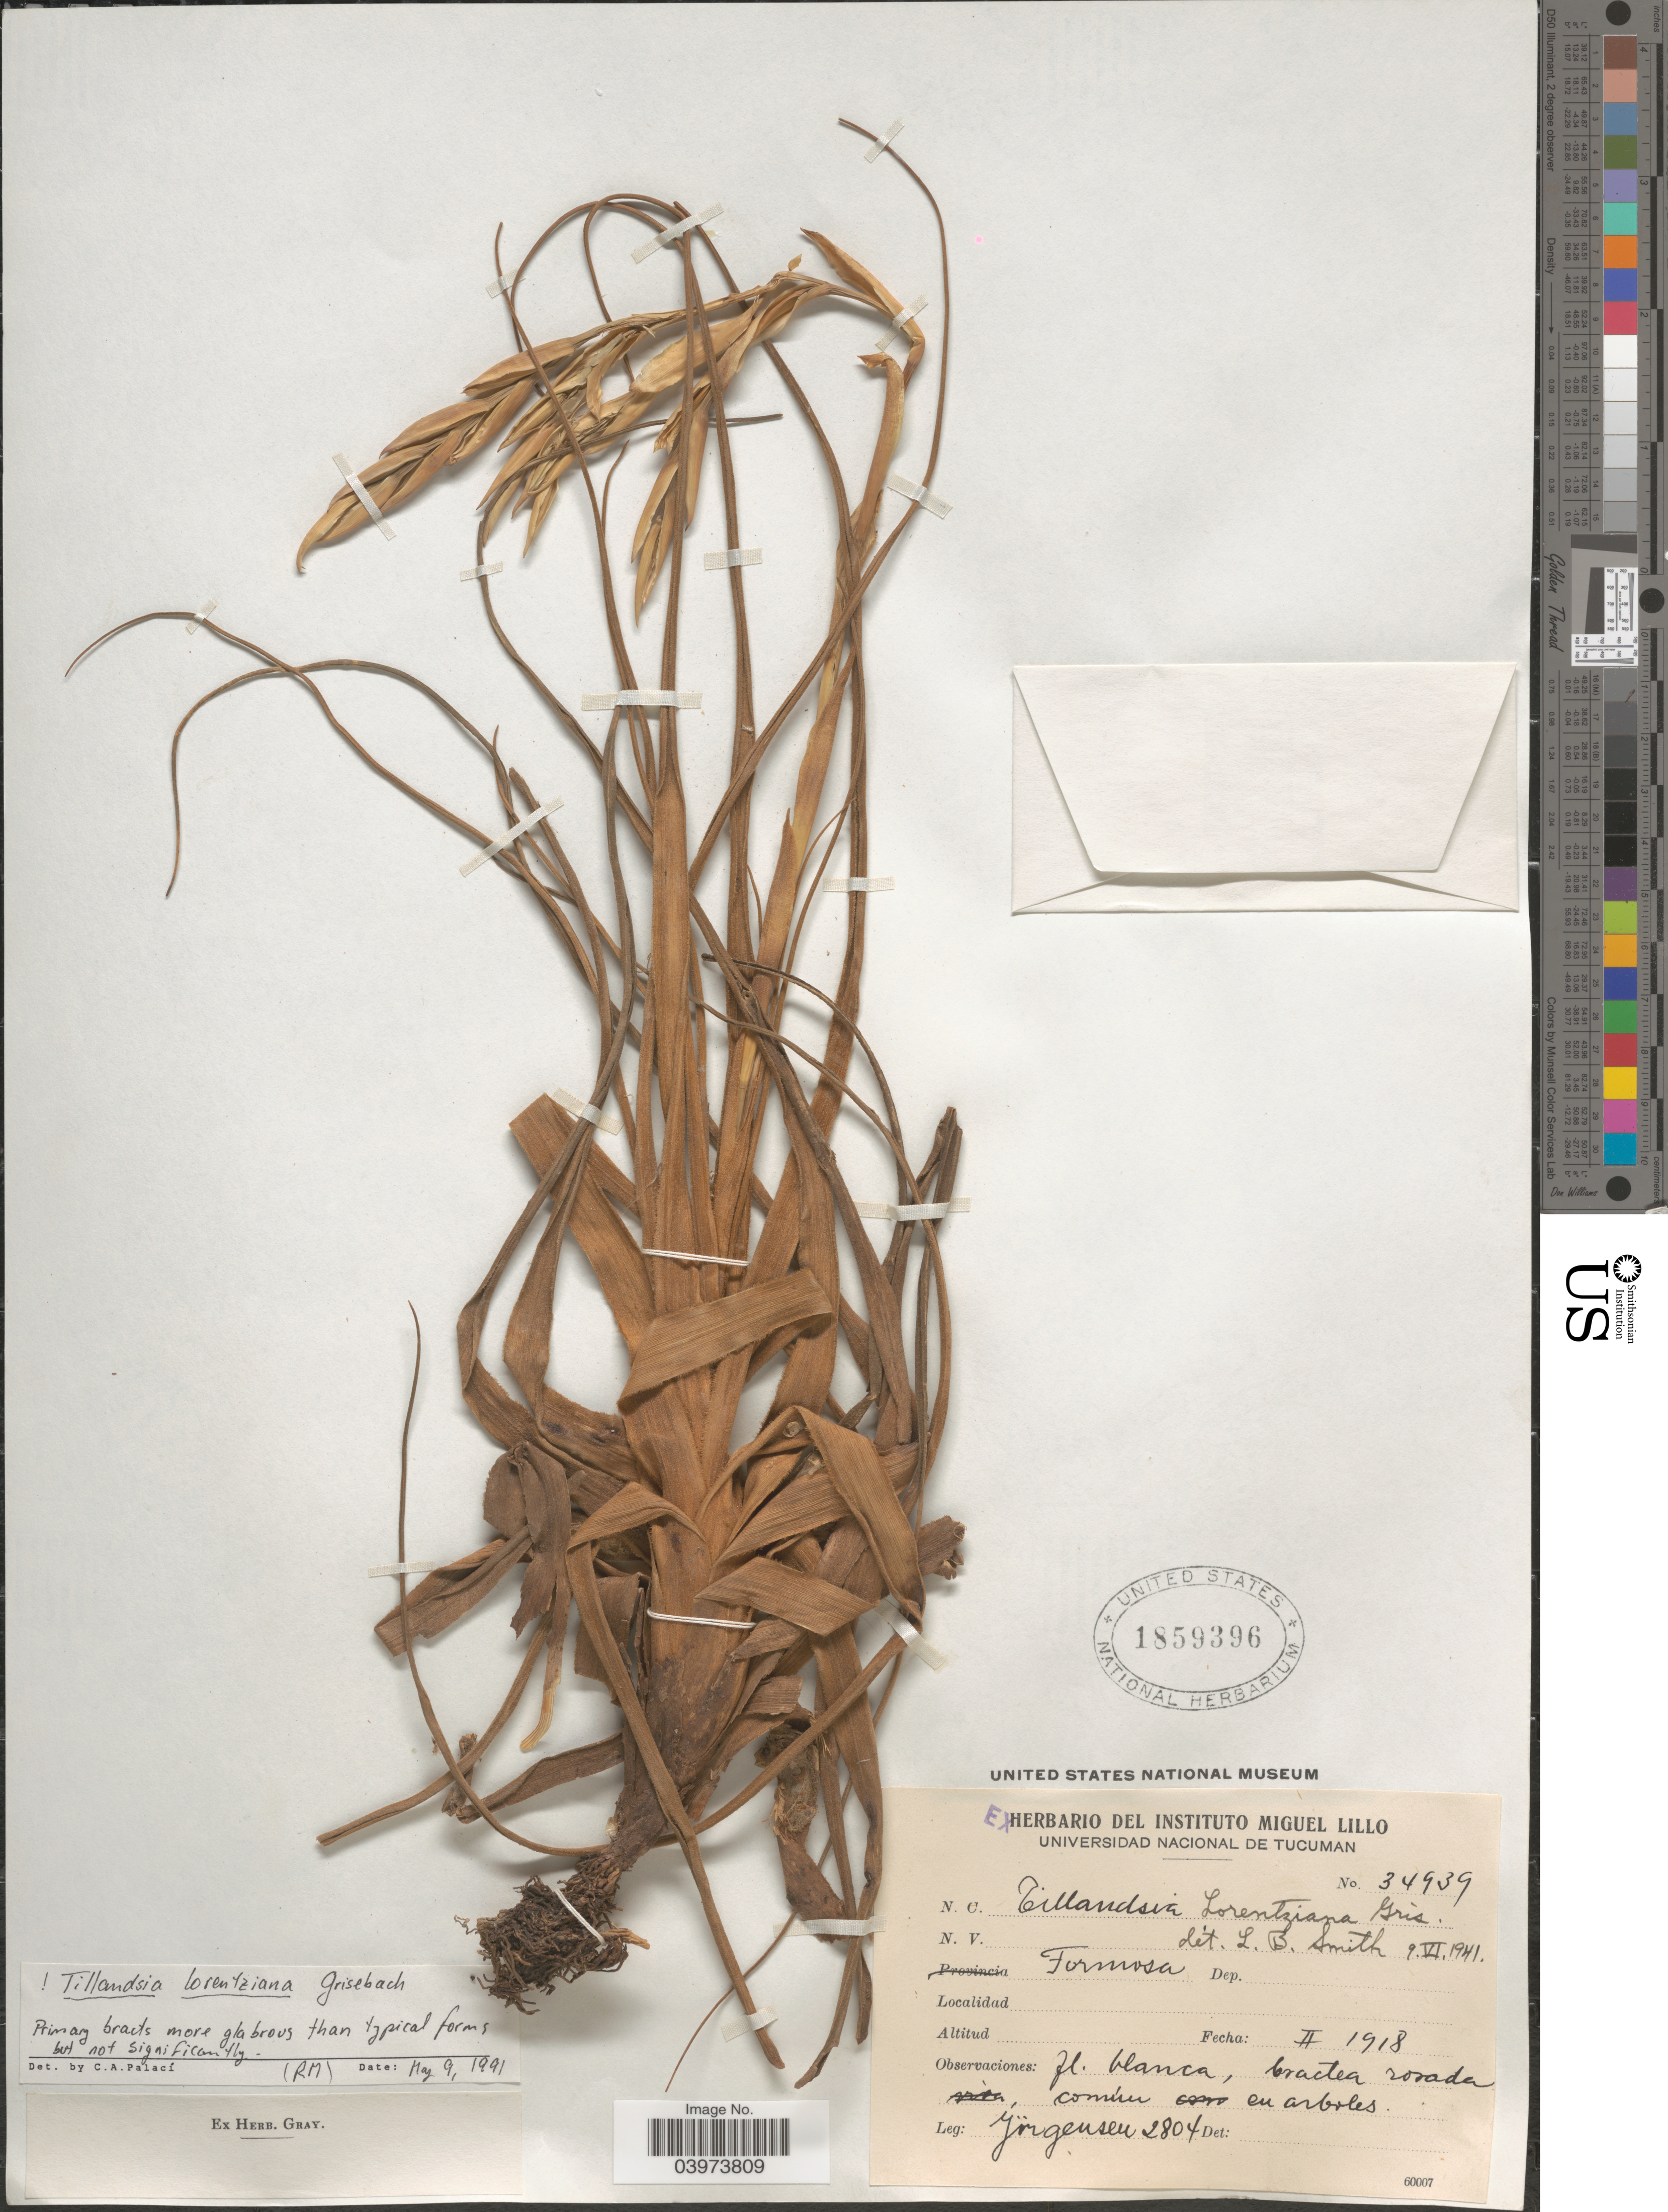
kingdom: Plantae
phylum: Tracheophyta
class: Liliopsida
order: Poales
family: Bromeliaceae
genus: Tillandsia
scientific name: Tillandsia lorentziana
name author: Griseb.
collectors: Jorgensen, --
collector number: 2804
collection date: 1918-02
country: Argentina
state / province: Formosa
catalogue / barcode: US 1859396